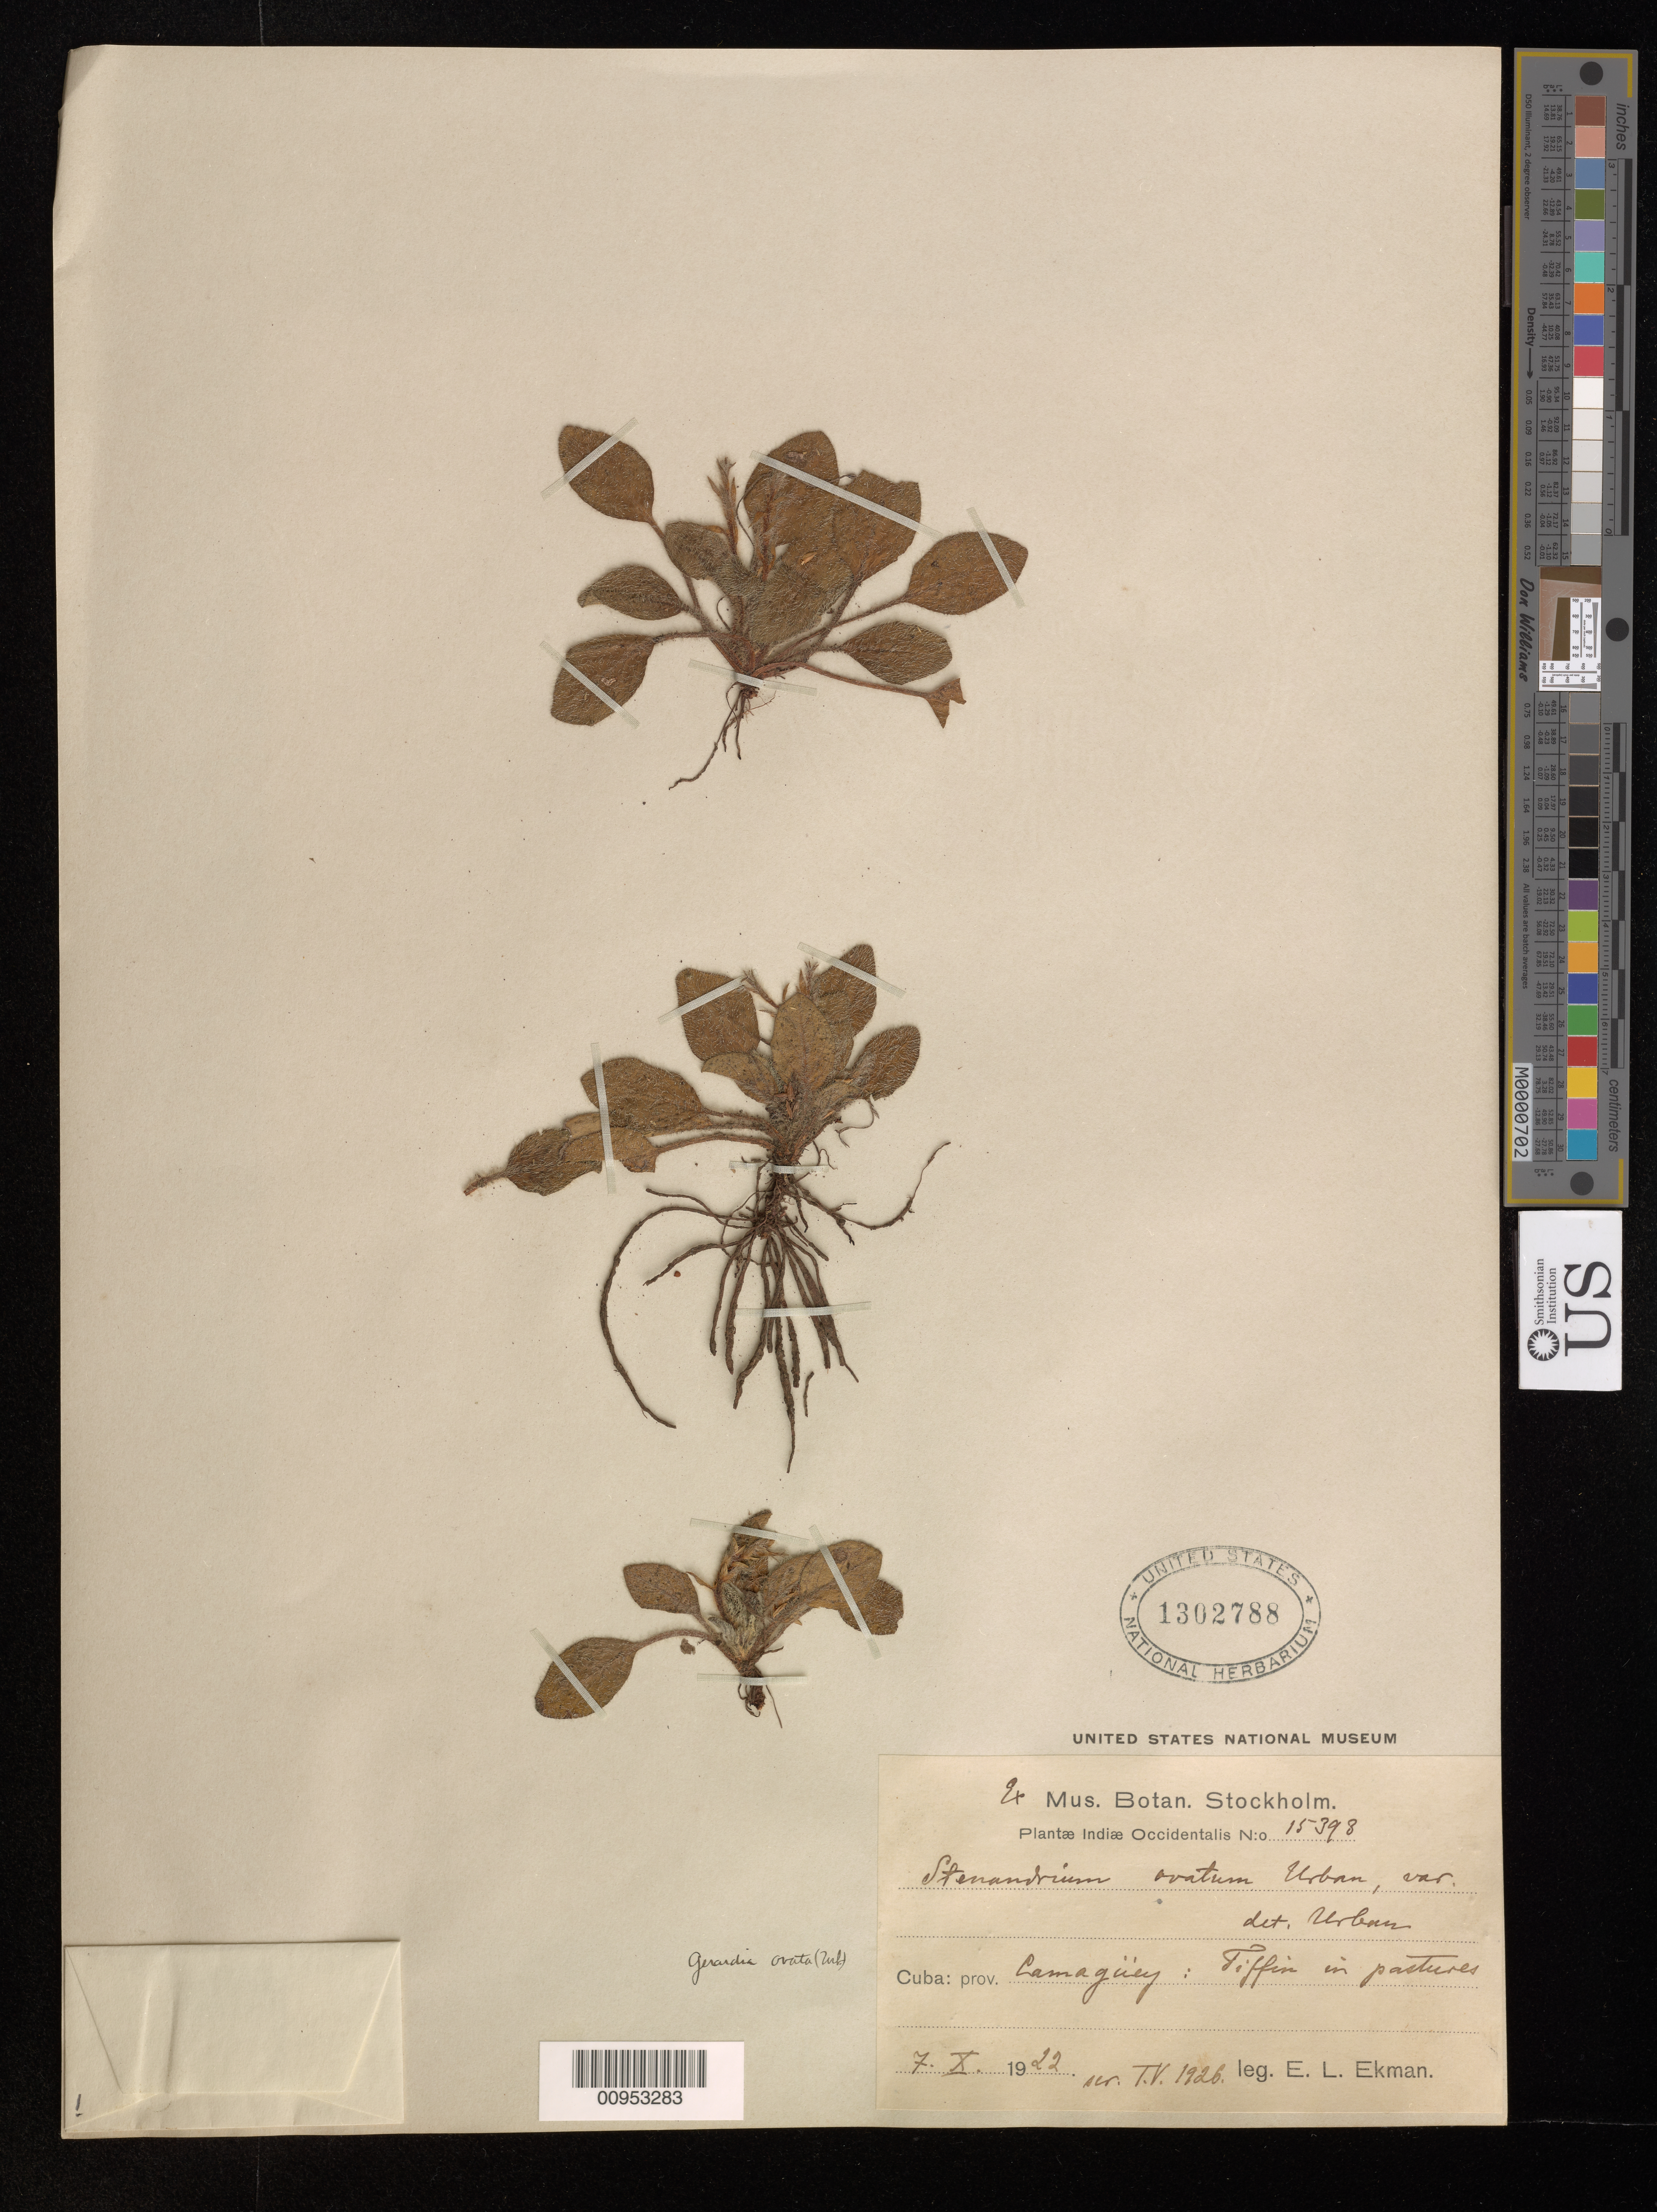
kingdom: Plantae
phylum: Tracheophyta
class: Magnoliopsida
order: Lamiales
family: Acanthaceae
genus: Stenandrium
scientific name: Stenandrium ovatum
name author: Urb.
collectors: E. L. Ekman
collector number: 15398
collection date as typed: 07 Oct 1922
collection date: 1922-10-07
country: Cuba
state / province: Camagüey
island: Cuba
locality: Tifflin [?]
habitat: In pastures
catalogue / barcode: US 1302788